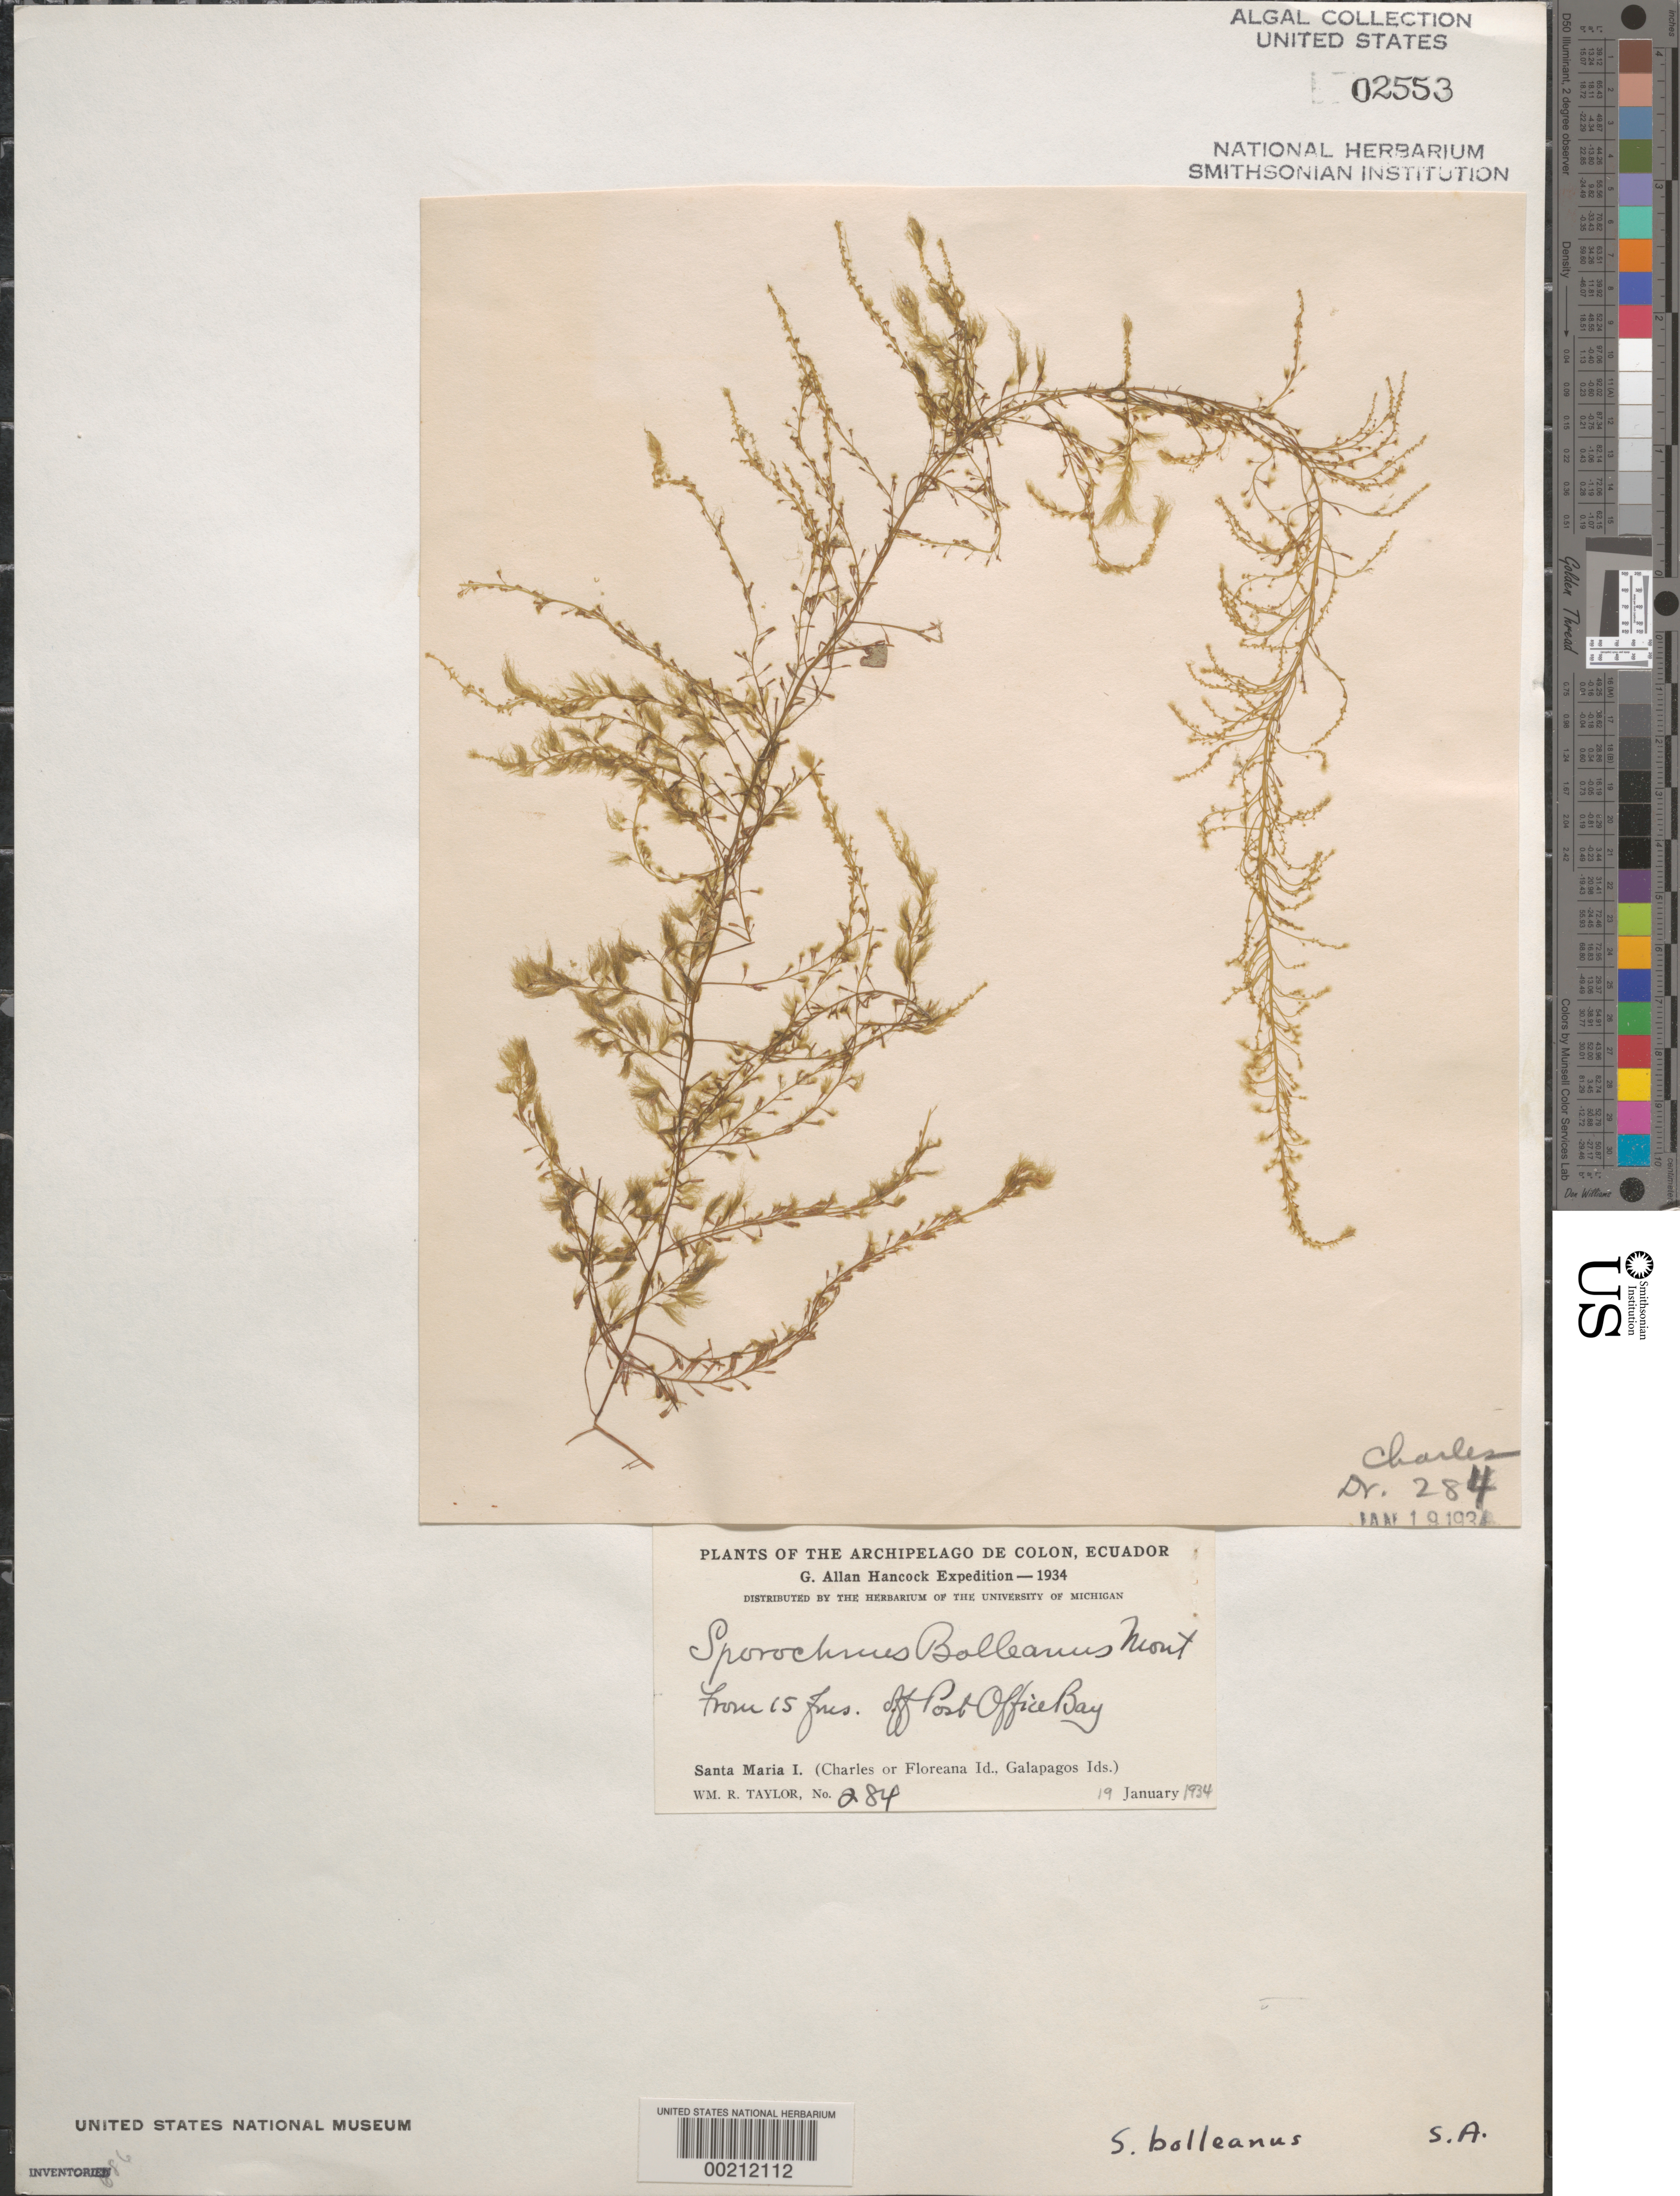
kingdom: Chromista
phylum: Ochrophyta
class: Phaeophyceae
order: Sporochnales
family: Sporochnaceae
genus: Sporochnus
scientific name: Sporochnus bolleanus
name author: Mont.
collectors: W. R. Taylor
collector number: WRT 34-284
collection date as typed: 19 Jan 1934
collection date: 1934-01-19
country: Ecuador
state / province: Colón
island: Floreana [Charles, Santa Maria]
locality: Off Post Office Bay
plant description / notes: G. Allan Hancock Expedition, 1934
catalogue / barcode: US 2553